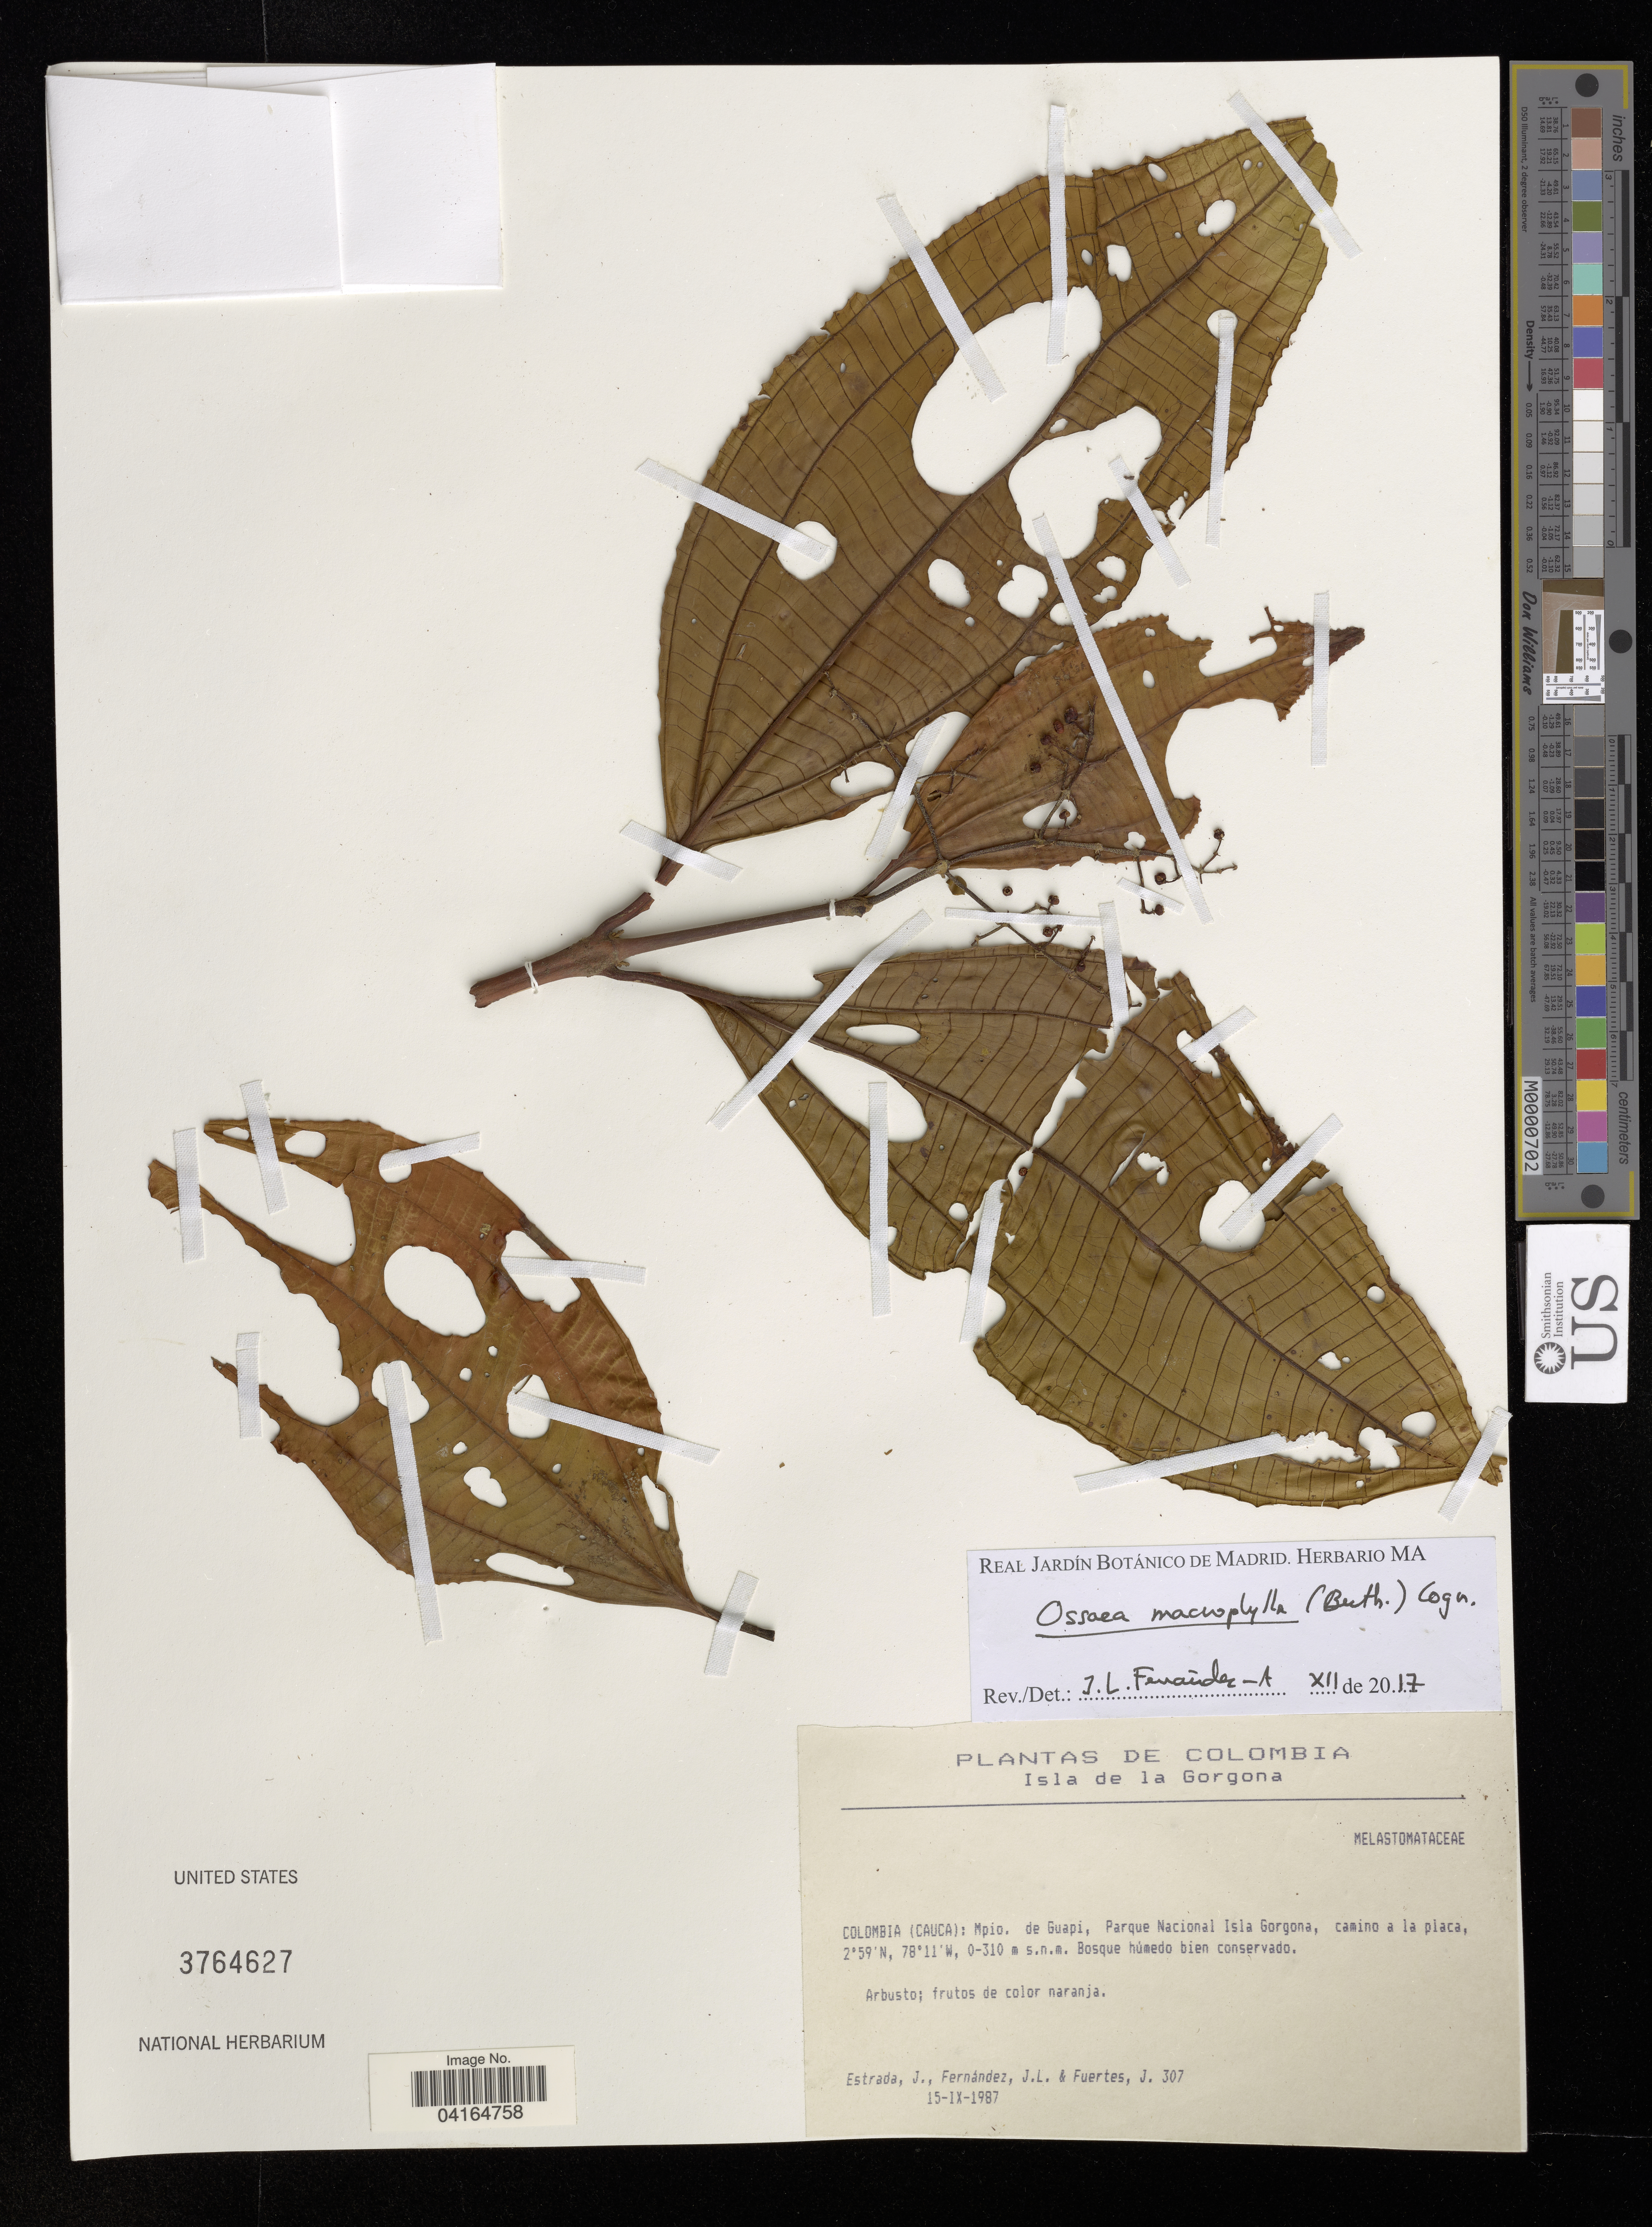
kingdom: Plantae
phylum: Tracheophyta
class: Magnoliopsida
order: Myrtales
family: Melastomataceae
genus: Ossaea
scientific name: Ossaea macrophylla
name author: (Benth.) Cogn.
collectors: J. Estrada, J. Fernández & J. Fuertes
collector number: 307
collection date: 1987-09-15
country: Colombia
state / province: Cauca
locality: Isla de la Gorgona. Mpio. de Gaupi, Parque Nacional Isla Gorgona, camino a la placa.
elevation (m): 310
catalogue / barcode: US 3764627